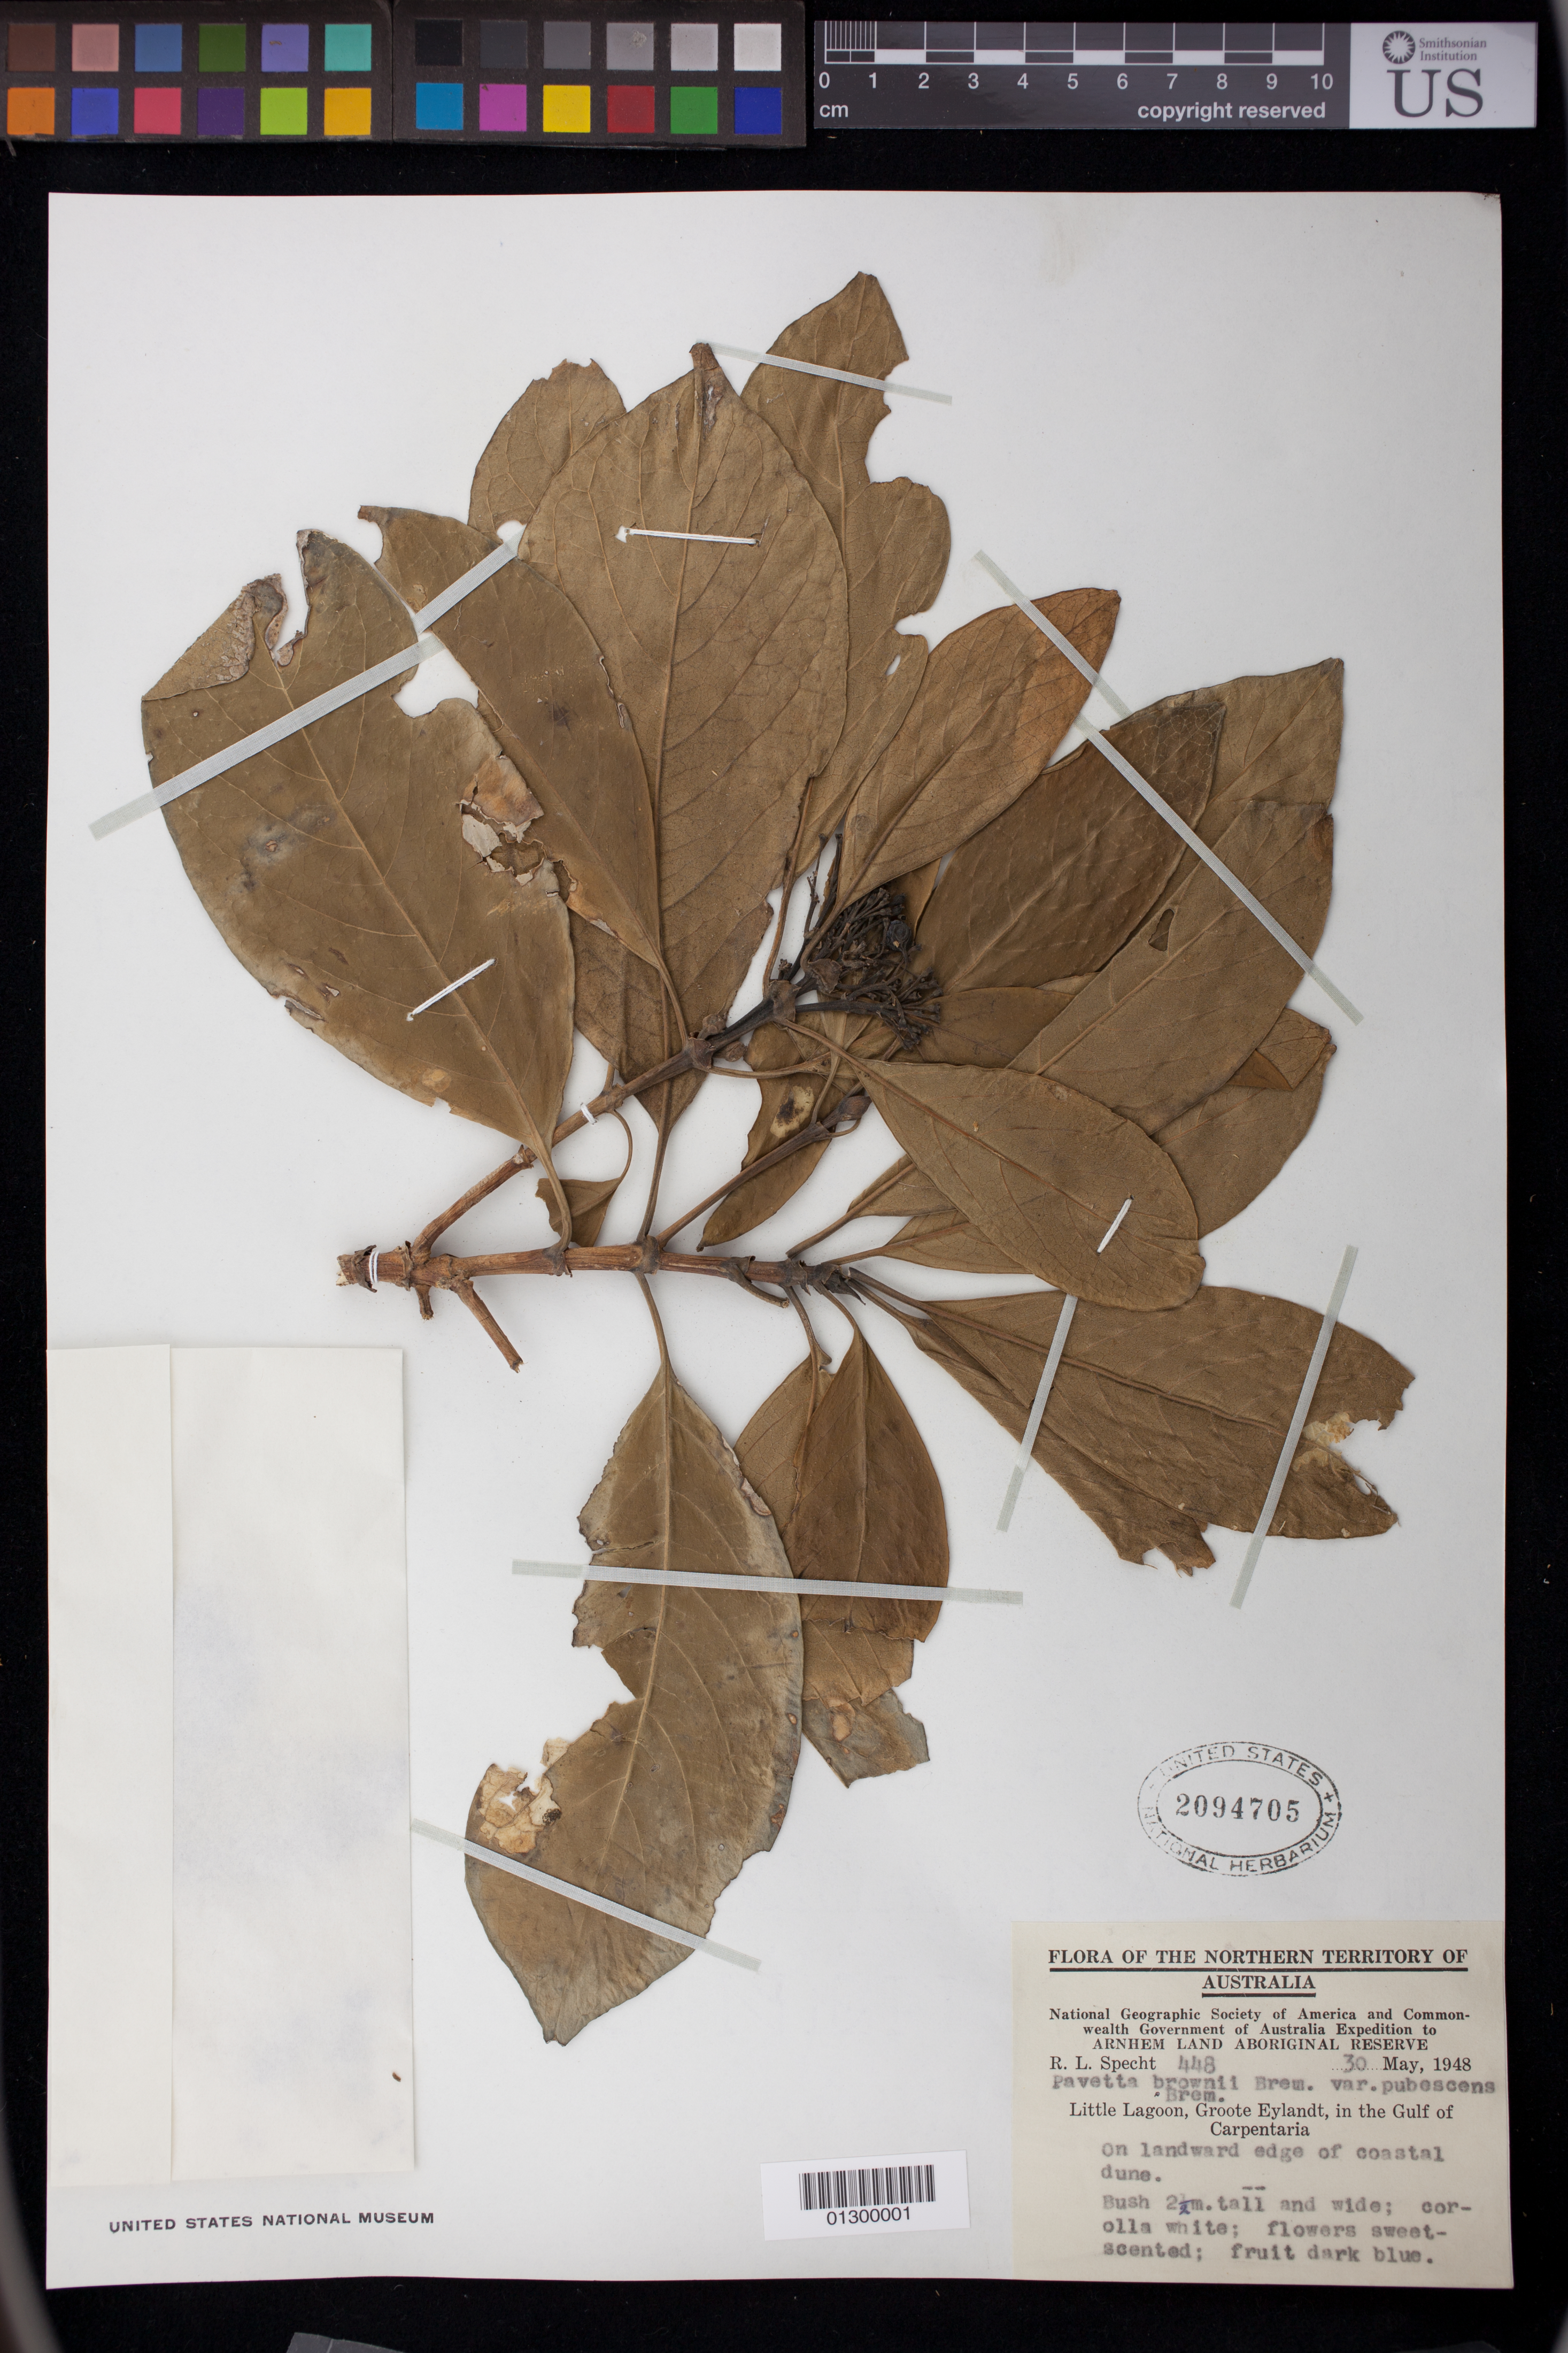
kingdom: Plantae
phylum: Tracheophyta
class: Magnoliopsida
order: Gentianales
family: Rubiaceae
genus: Pavetta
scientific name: Pavetta brownii var. pubescens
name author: Brem.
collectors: R. L. Specht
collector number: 448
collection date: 1948-05-30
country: Australia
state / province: Northern Territory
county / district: East Arnhem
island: Groote Eylandt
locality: Little Lagoon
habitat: On landward edge of coastal dune.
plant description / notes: Bush 2.5 m. tall and wide; corolla white; flowers sweet-scented; fruit dark blue.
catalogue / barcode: US 2094705